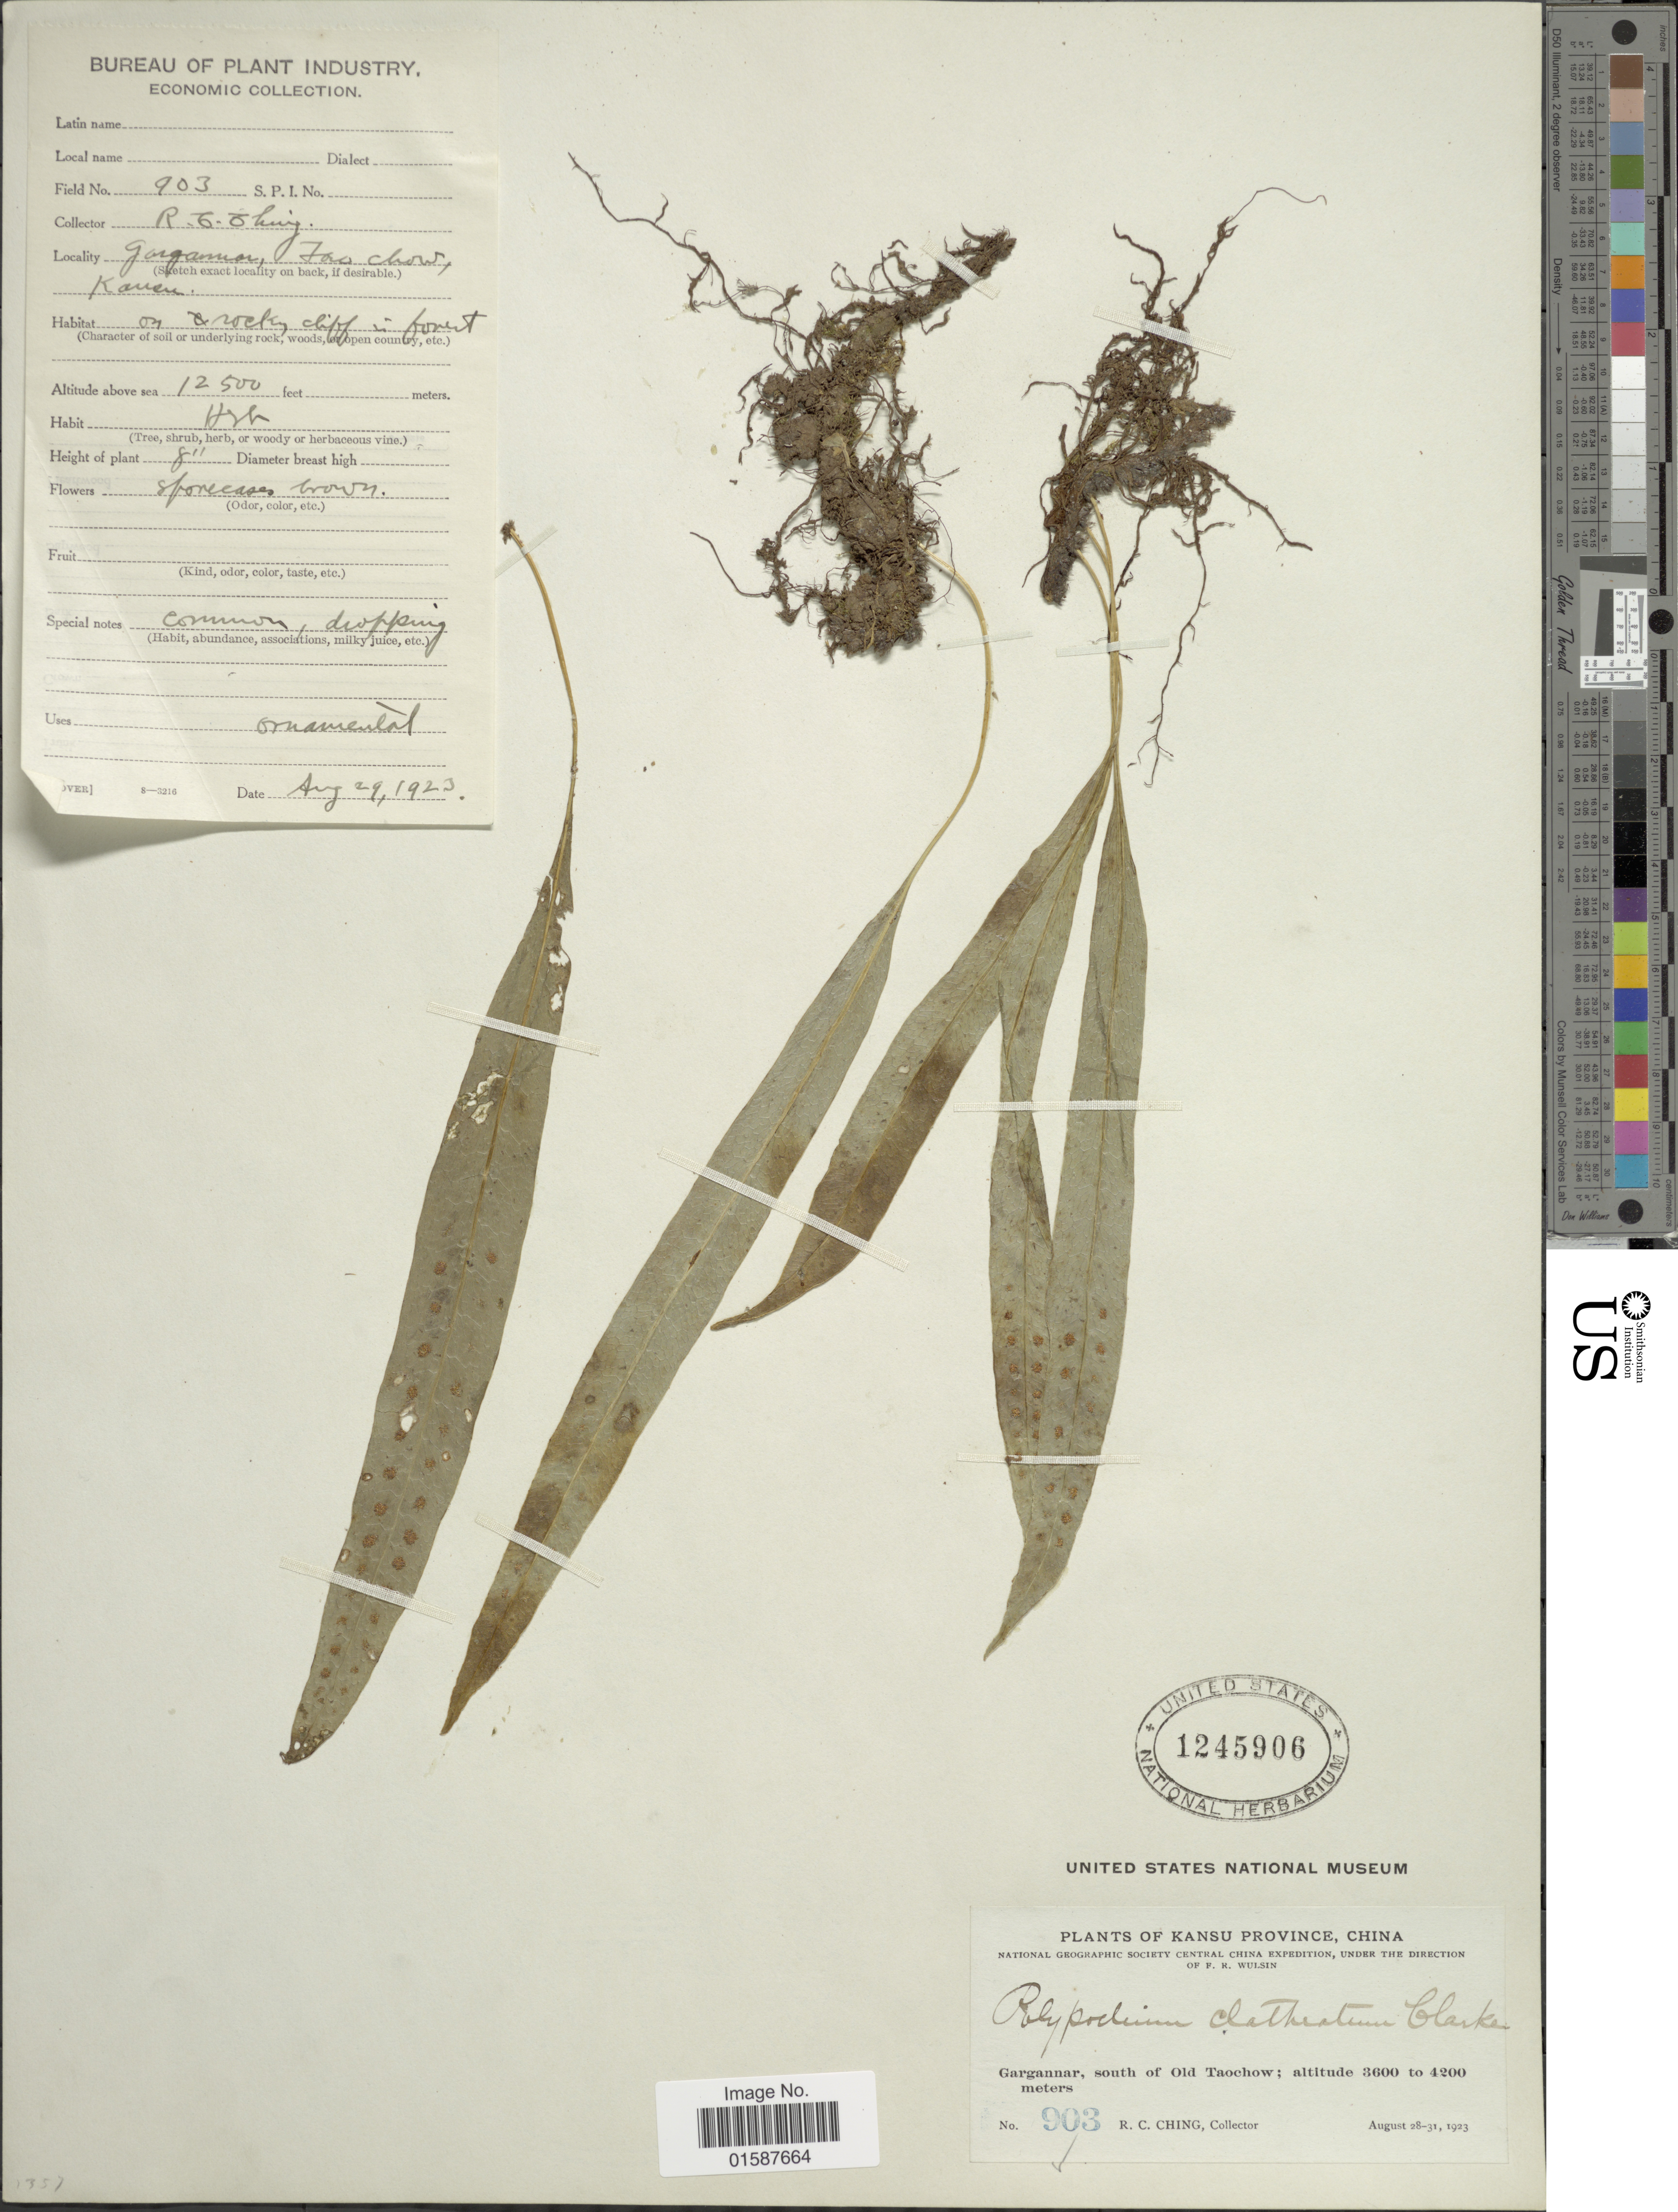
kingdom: Plantae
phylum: Tracheophyta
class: Polypodiopsida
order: Polypodiales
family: Polypodiaceae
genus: Lepisorus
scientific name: Lepisorus clathratus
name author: (C.B. Clarke) Ching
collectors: R. C. Ching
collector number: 903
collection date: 1923-08-29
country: China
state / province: Gansu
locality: Kansu Province, Gargannar, south of Old Taochow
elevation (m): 3810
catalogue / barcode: US 1245906